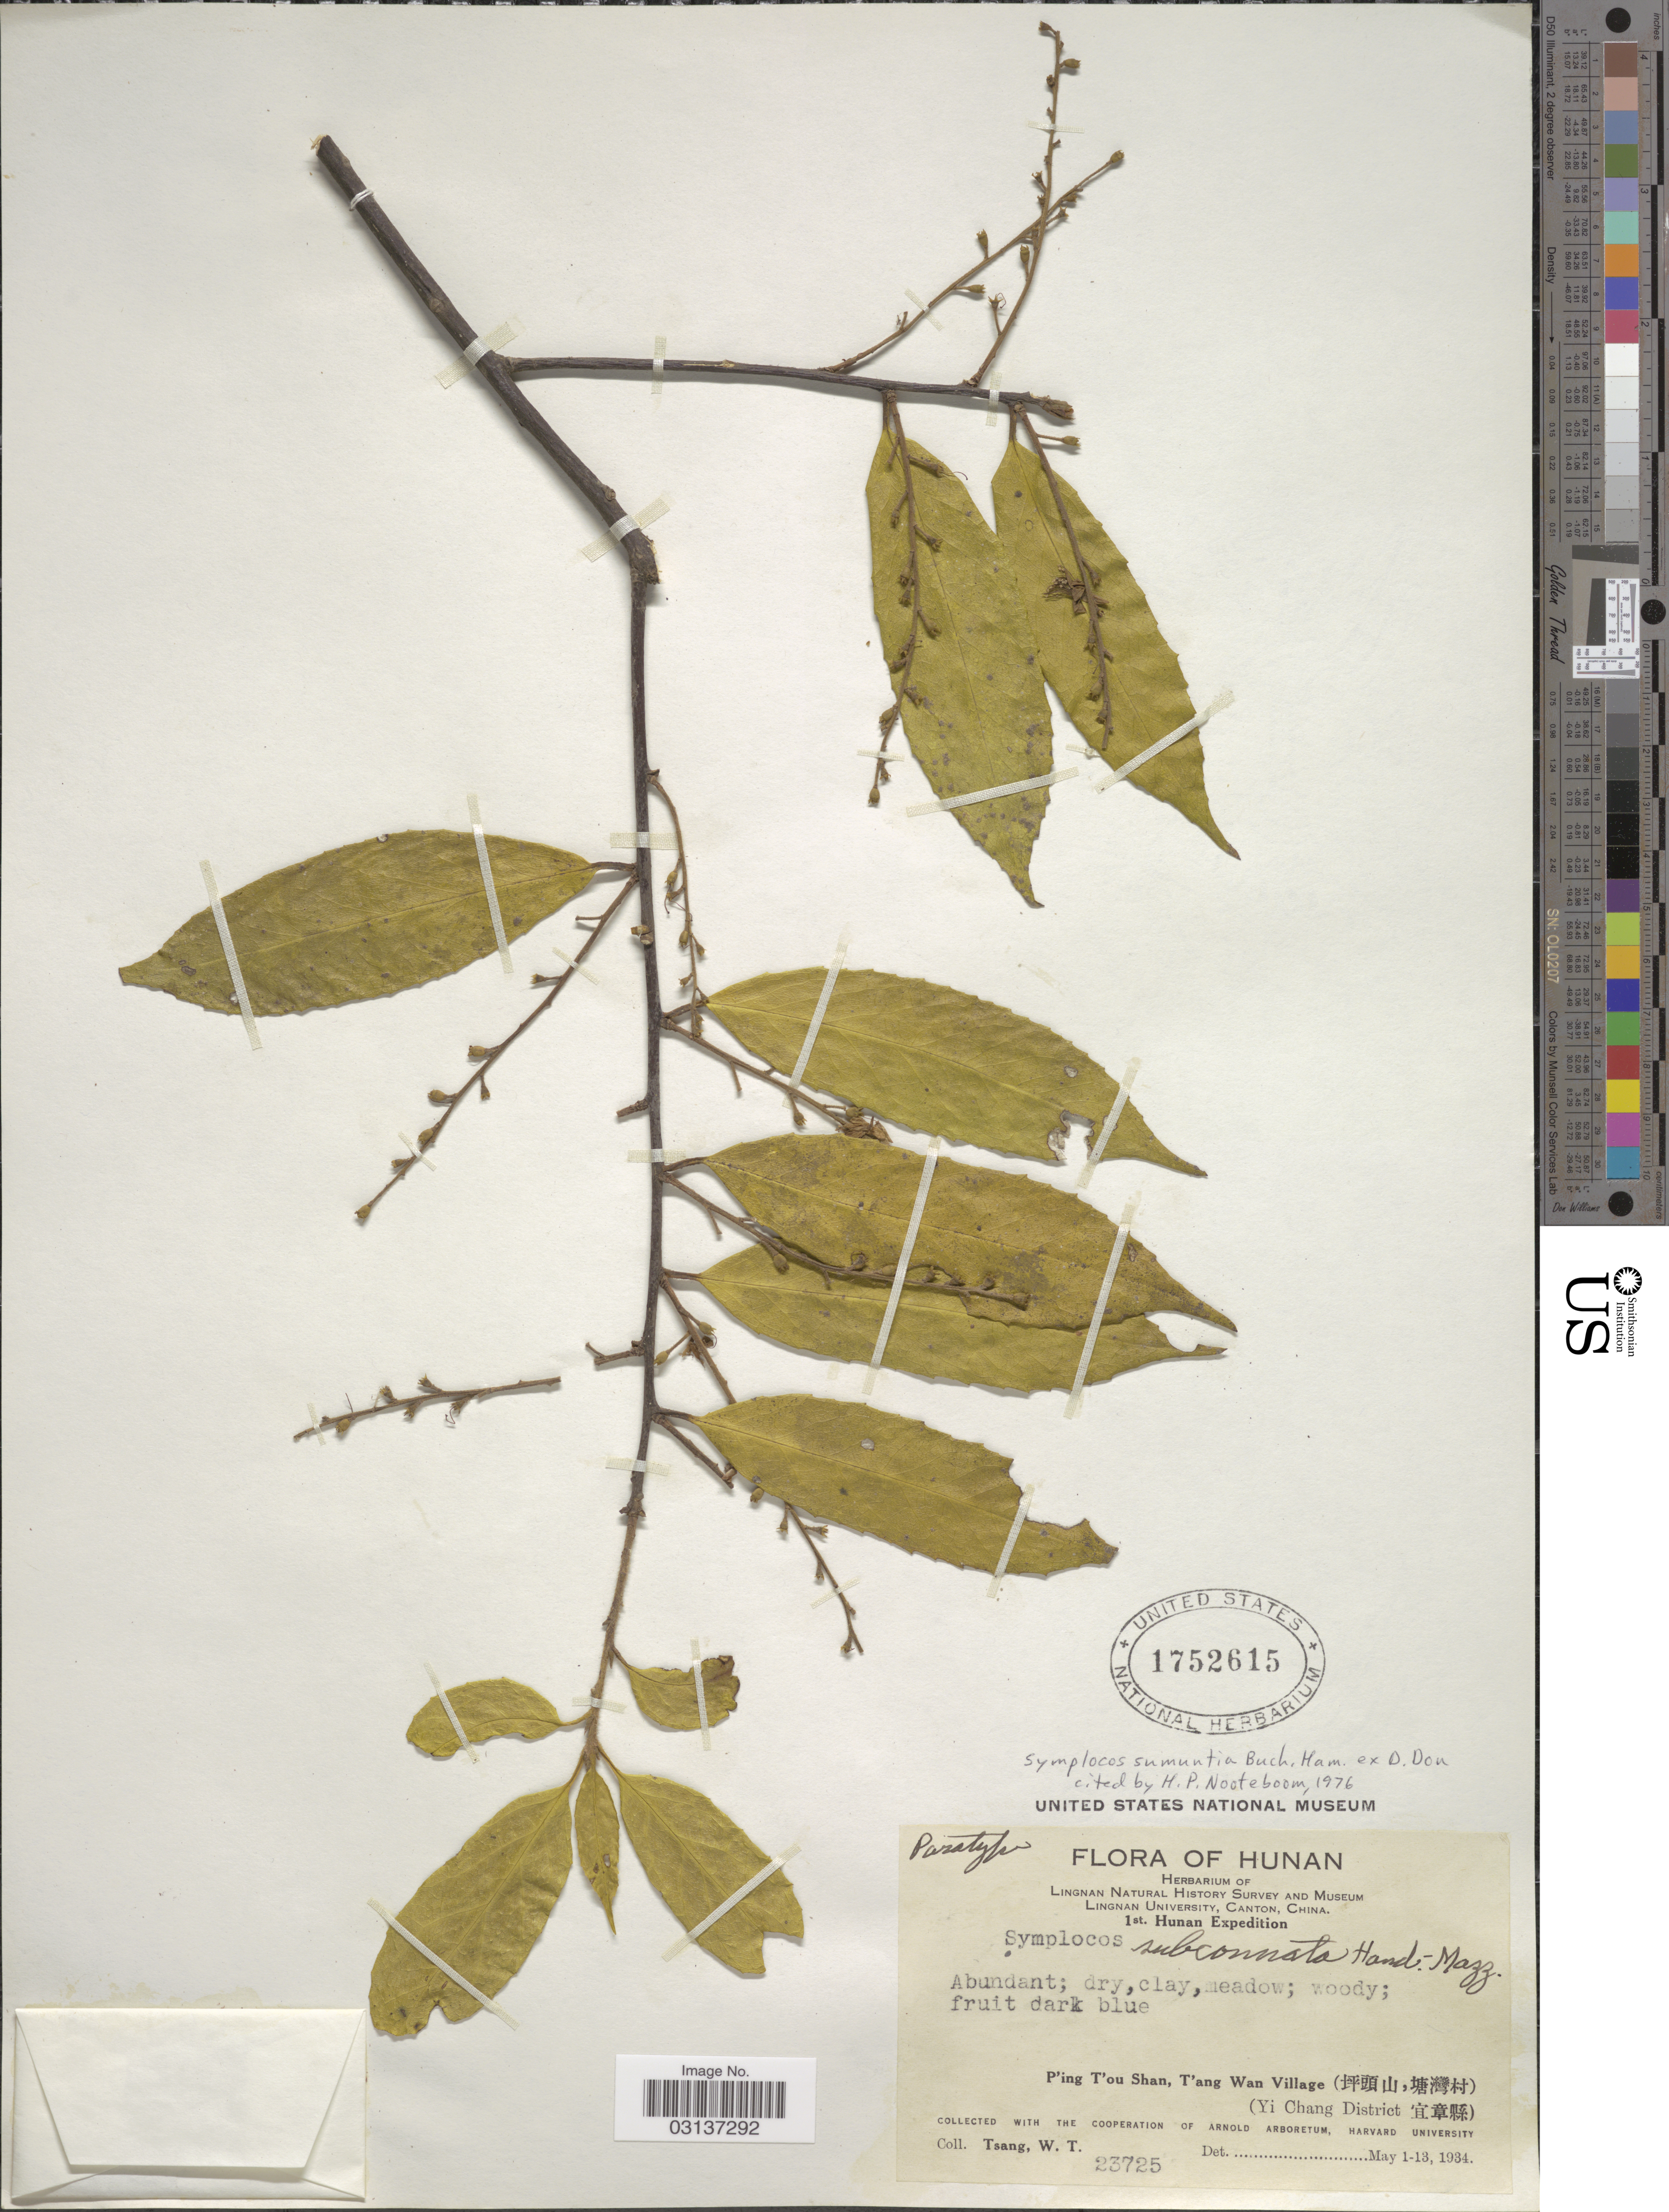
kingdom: Plantae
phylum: Tracheophyta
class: Magnoliopsida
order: Ericales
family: Symplocaceae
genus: Symplocos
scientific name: Symplocos sumuntia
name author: Buch.-Ham. ex D. Don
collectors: W. T. Tsang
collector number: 23725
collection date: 1934-05-01/1934-05-13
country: China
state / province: Hunan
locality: P'ing T'ou Shan, T'ang Wan Village (Yi Chang District).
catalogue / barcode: US 1752615